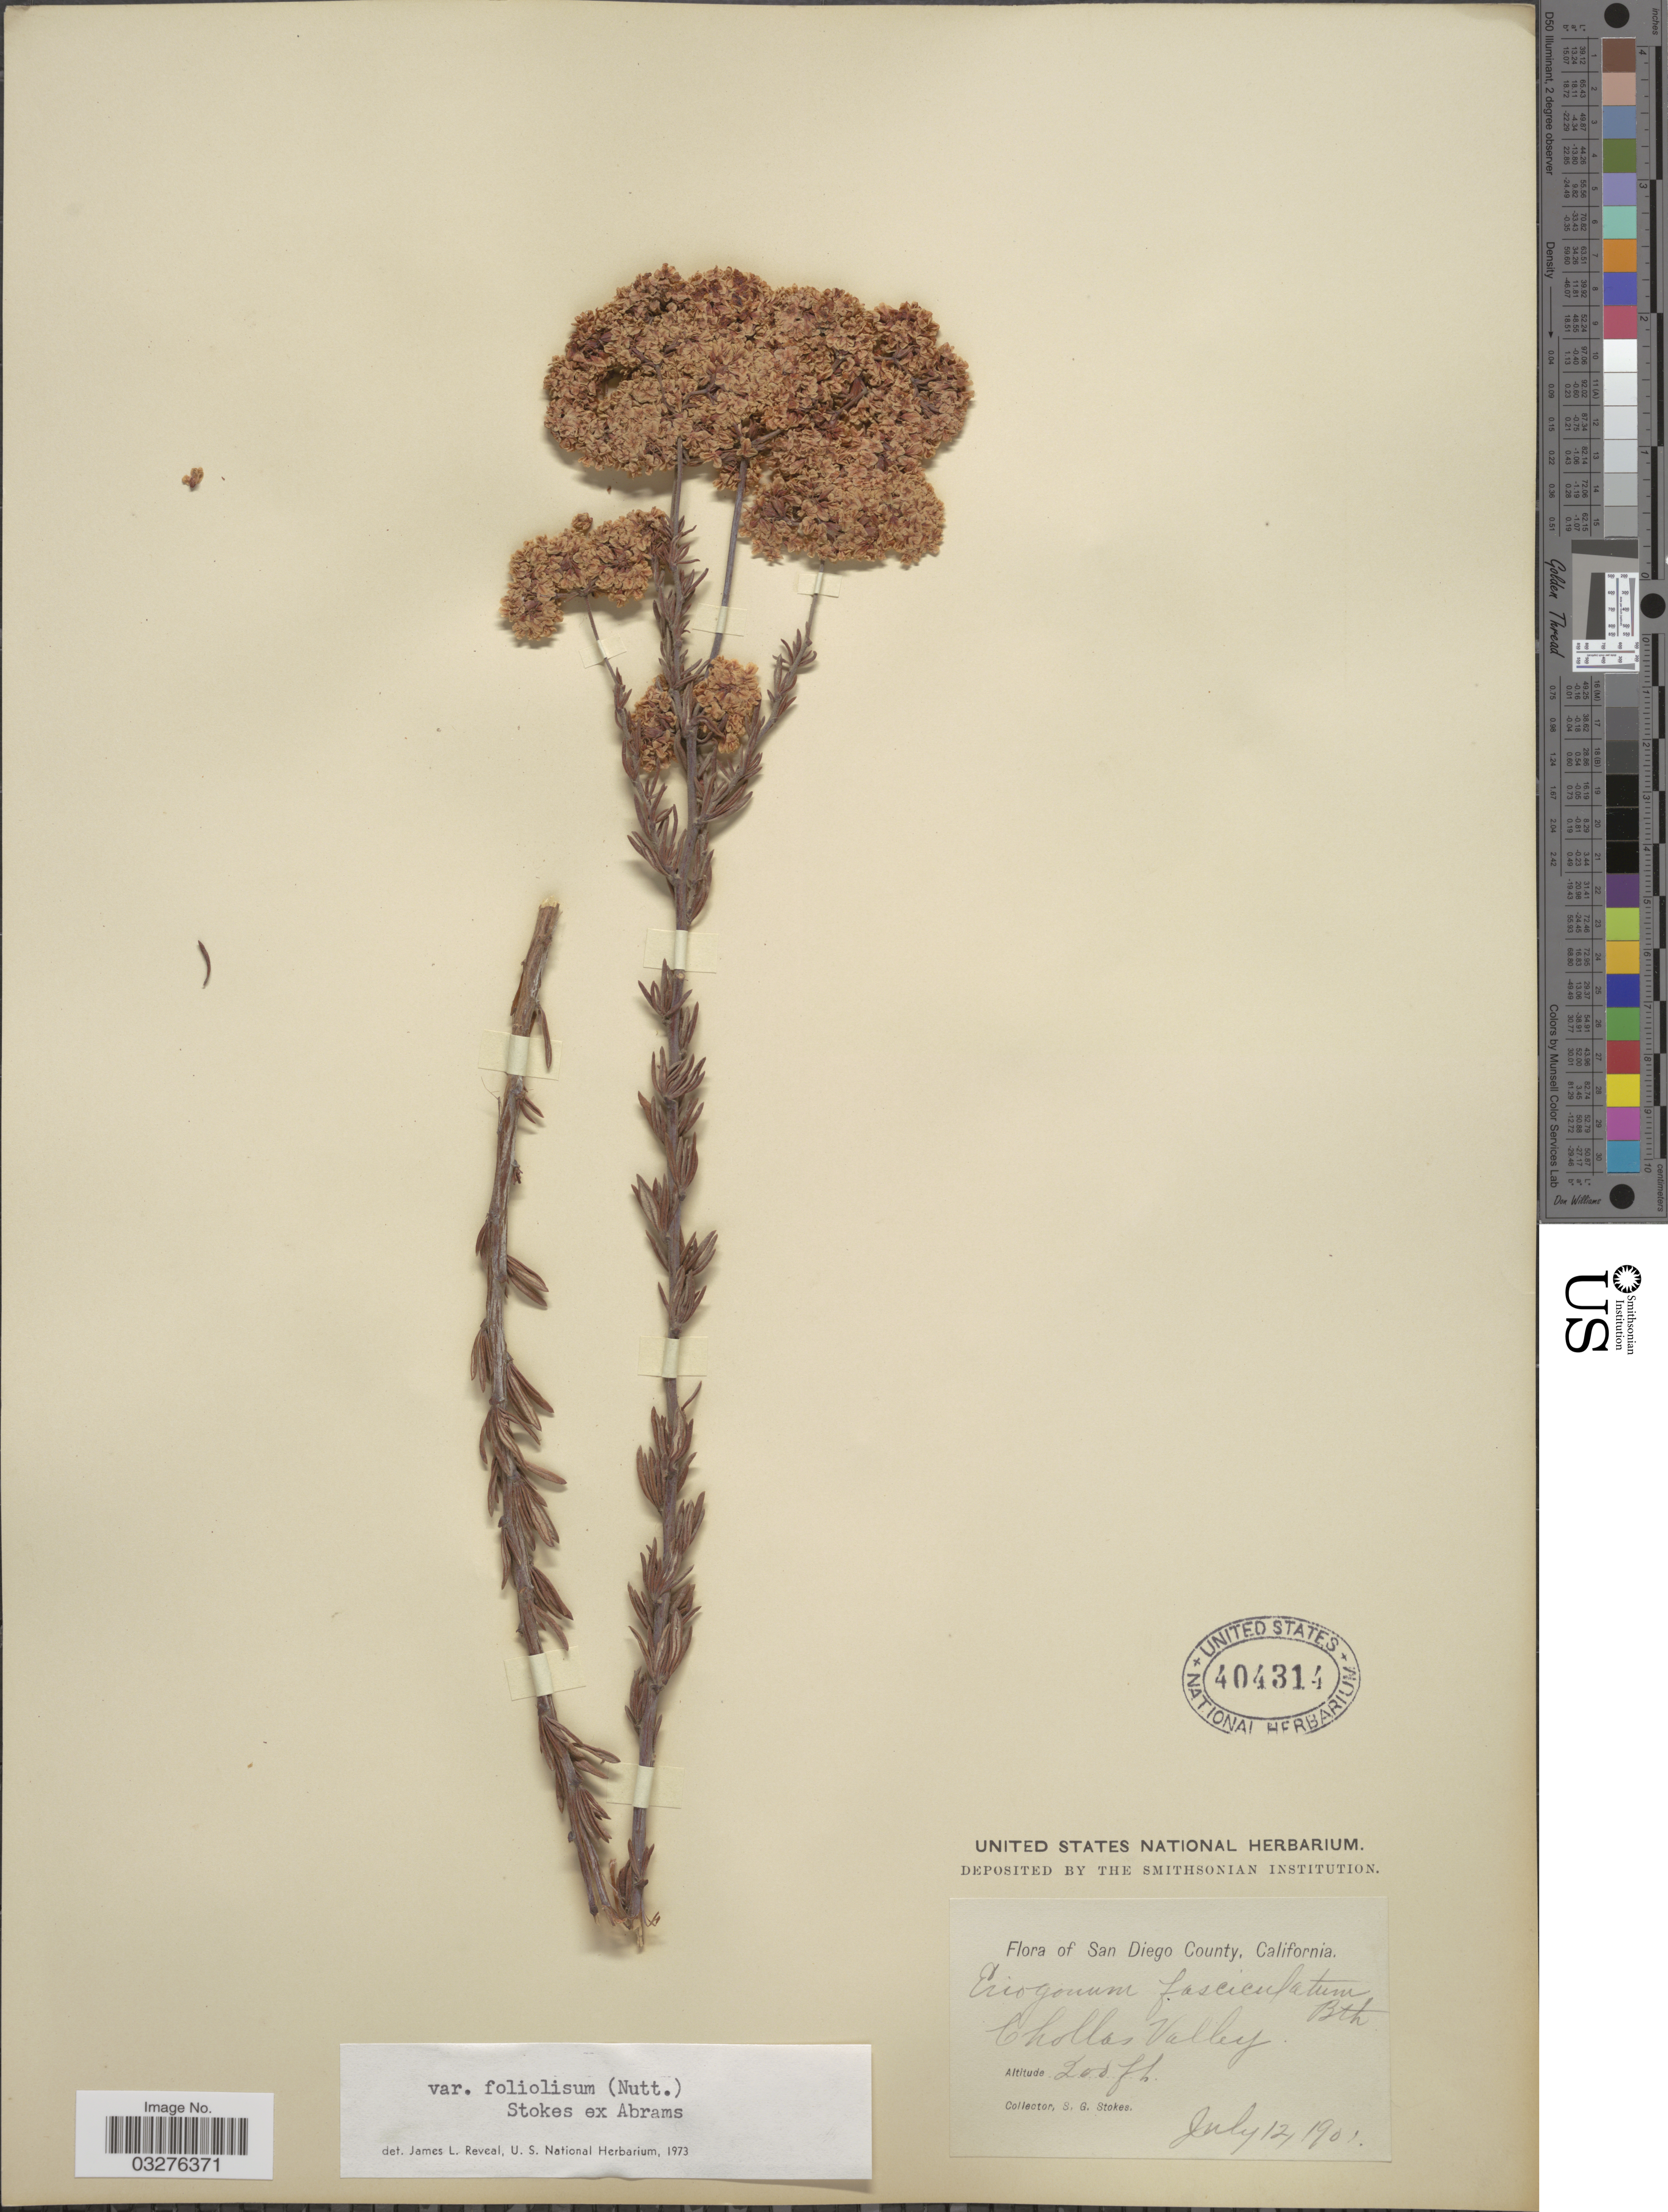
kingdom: Plantae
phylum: Tracheophyta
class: Magnoliopsida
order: Caryophyllales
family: Polygonaceae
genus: Eriogonum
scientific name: Eriogonum fasciculatum var. foliolosum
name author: (Nutt.) S. Stokes ex Abrams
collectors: S. G. Stokes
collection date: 1901-07-12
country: United States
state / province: California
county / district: San Diego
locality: San Diego County, Chollas Valley.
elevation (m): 61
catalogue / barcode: US 404314